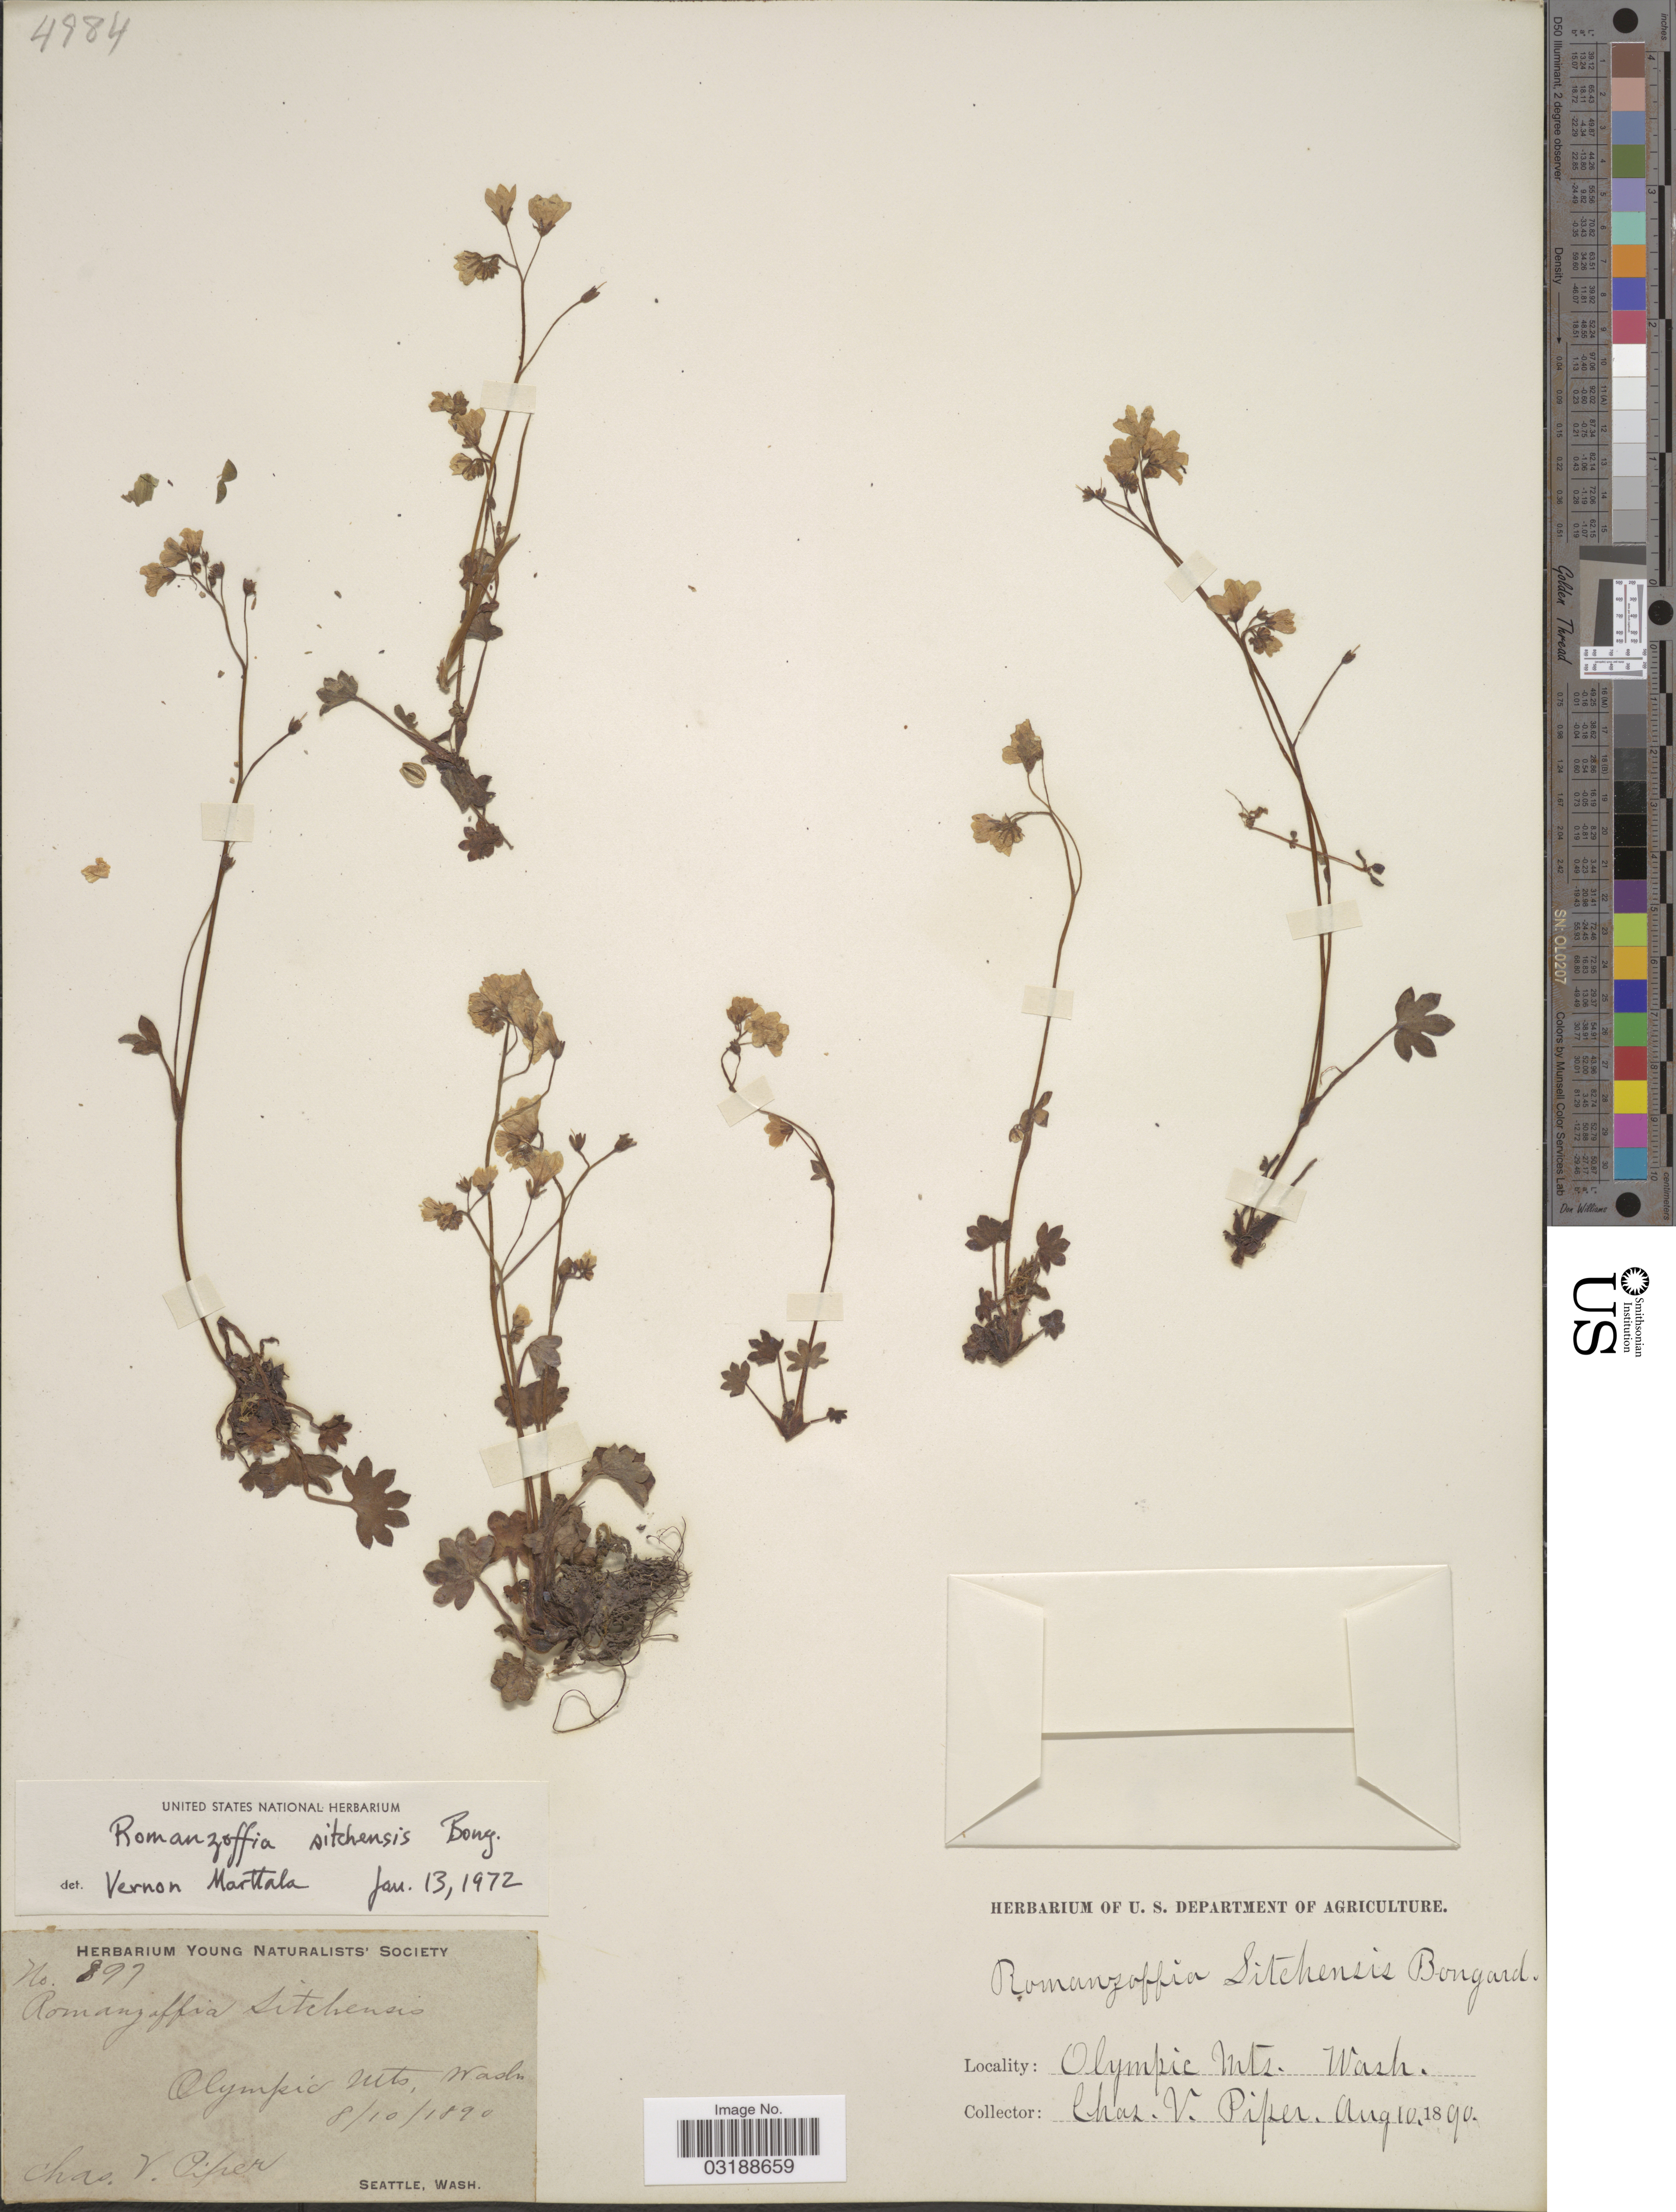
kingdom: Plantae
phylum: Tracheophyta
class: Magnoliopsida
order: Boraginales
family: Hydrophyllaceae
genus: Romanzoffia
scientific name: Romanzoffia sitchensis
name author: Bong.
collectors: C. V. Piper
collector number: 897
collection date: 1890-08-10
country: United States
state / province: Washington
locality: Olympic Mts.